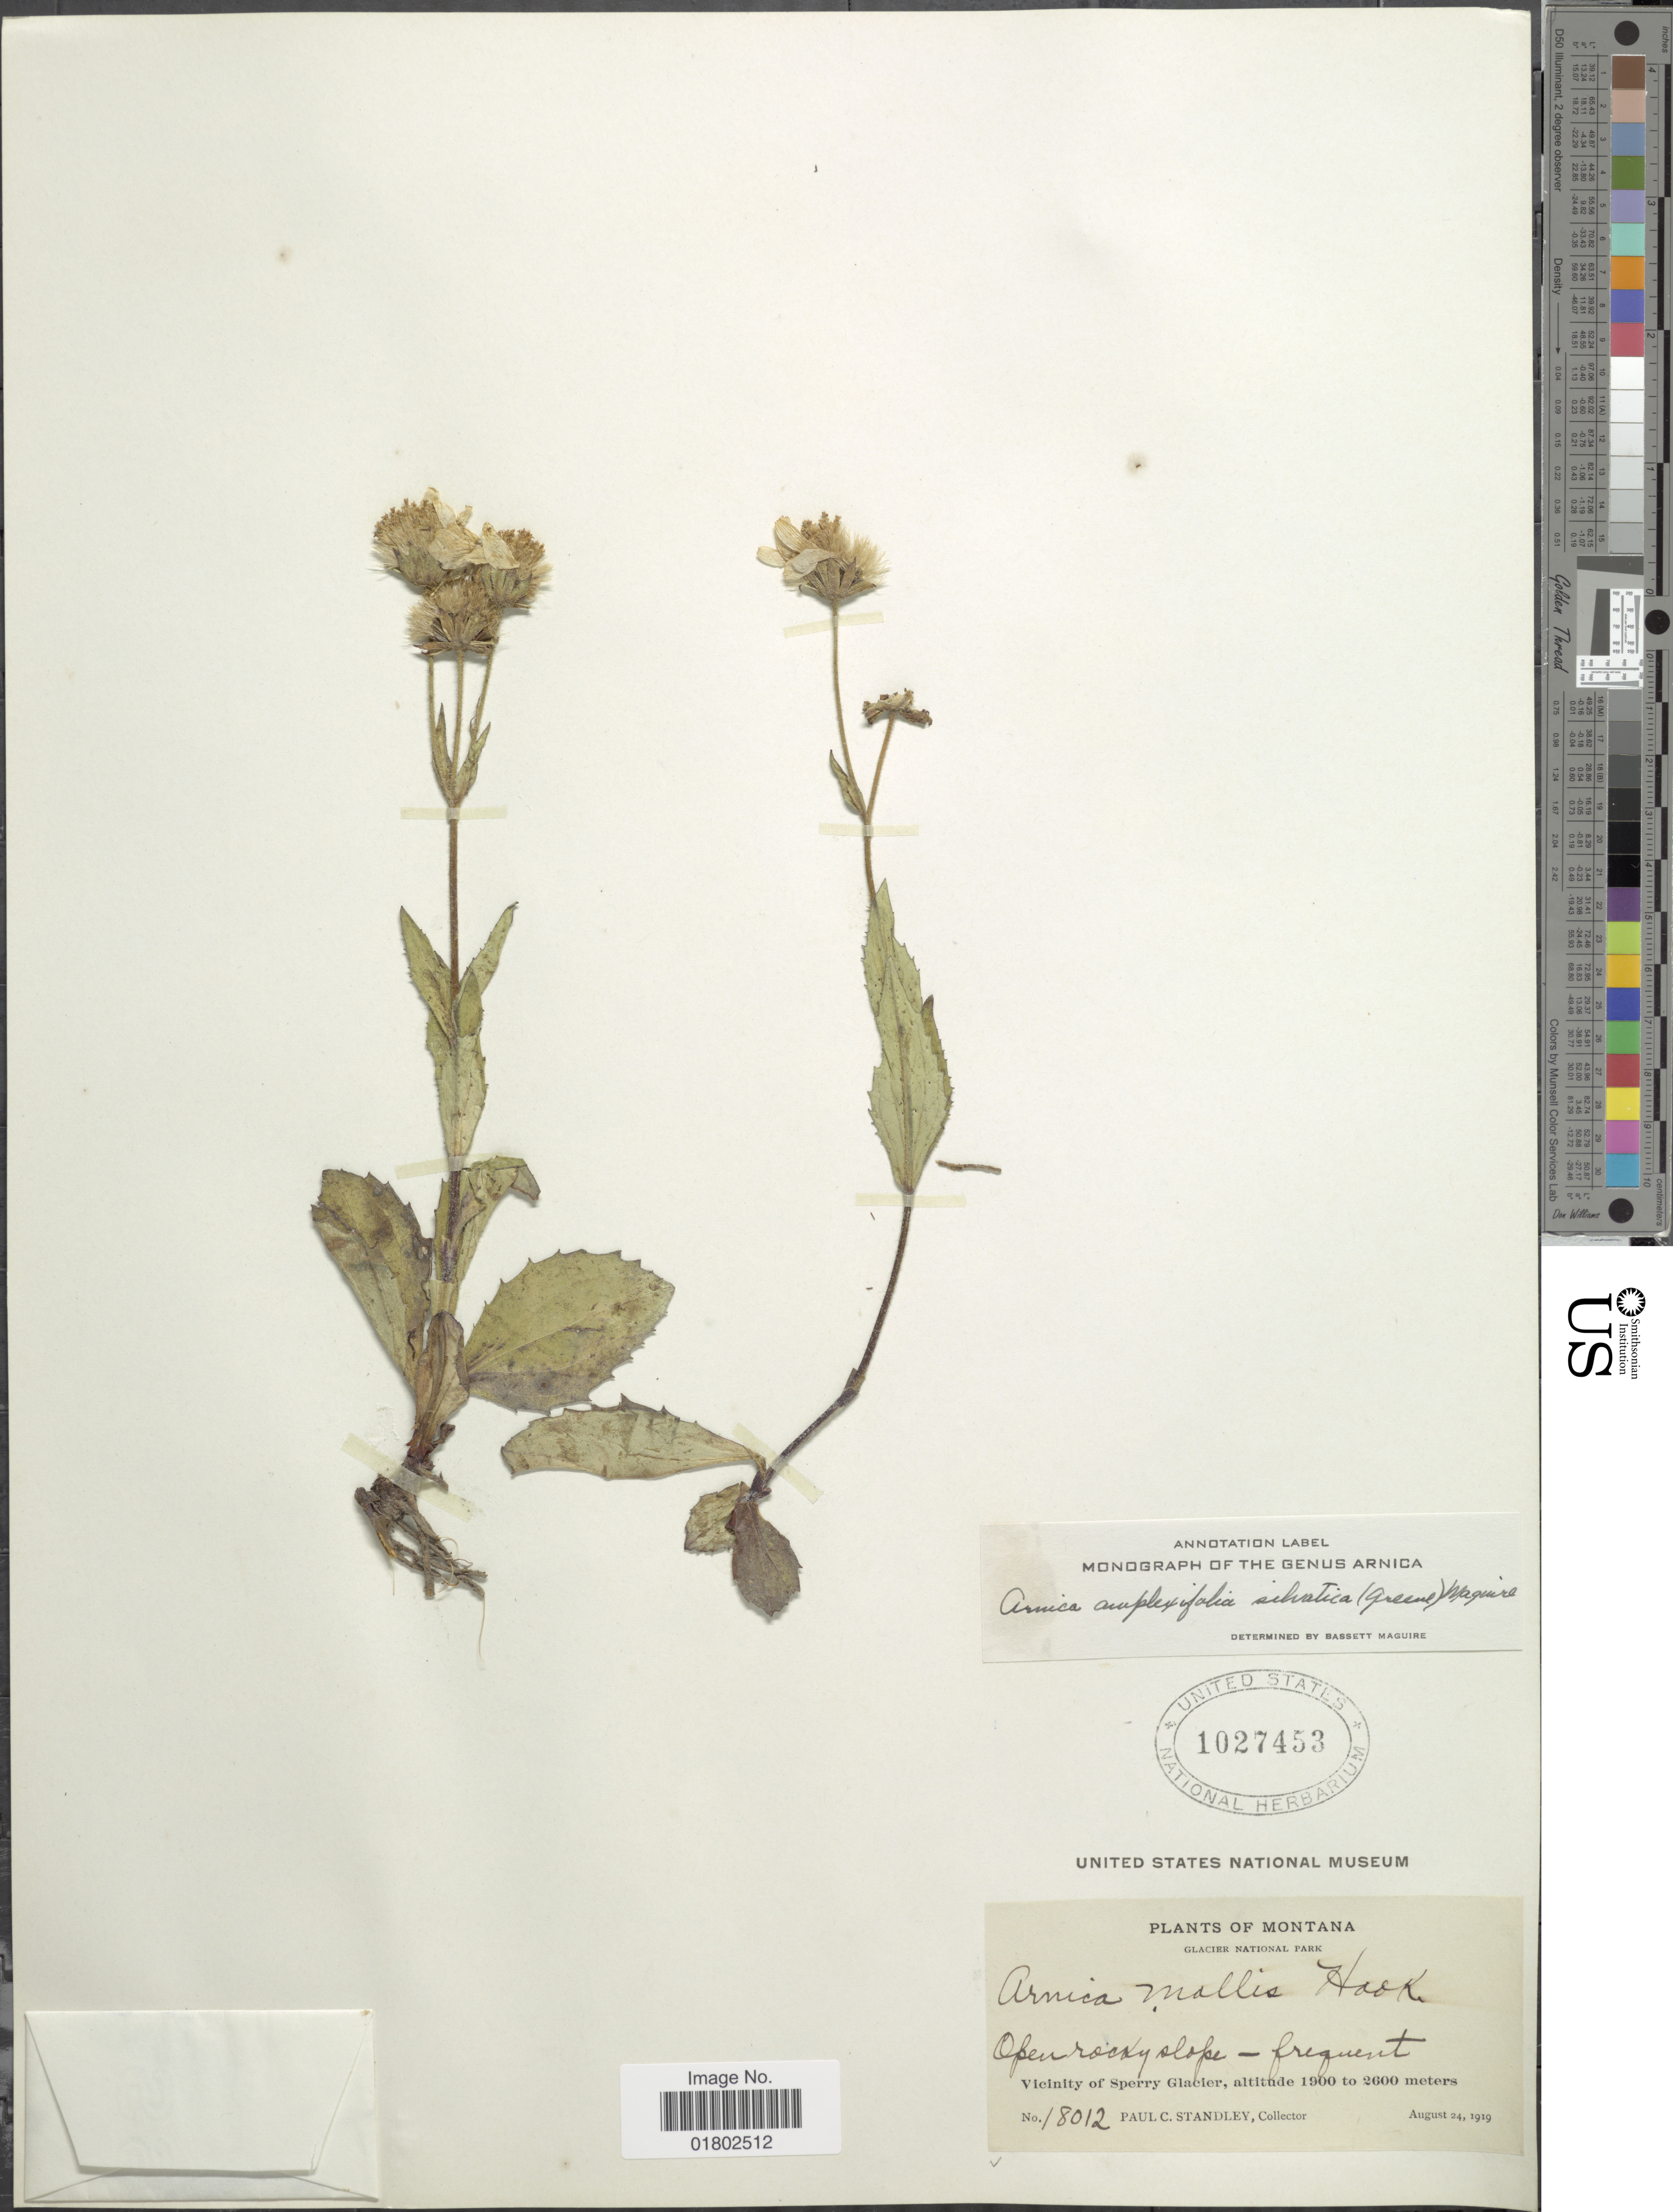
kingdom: Plantae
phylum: Tracheophyta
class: Magnoliopsida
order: Asterales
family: Asteraceae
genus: Arnica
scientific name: Arnica amplexifolia subsp. genuina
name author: Maguire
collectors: P. C. Standley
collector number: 18012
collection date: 1919-08-24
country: United States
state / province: Montana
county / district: Flathead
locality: Glacier National Park, vicinity of Sperry Glacier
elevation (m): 1900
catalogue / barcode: US 1027453